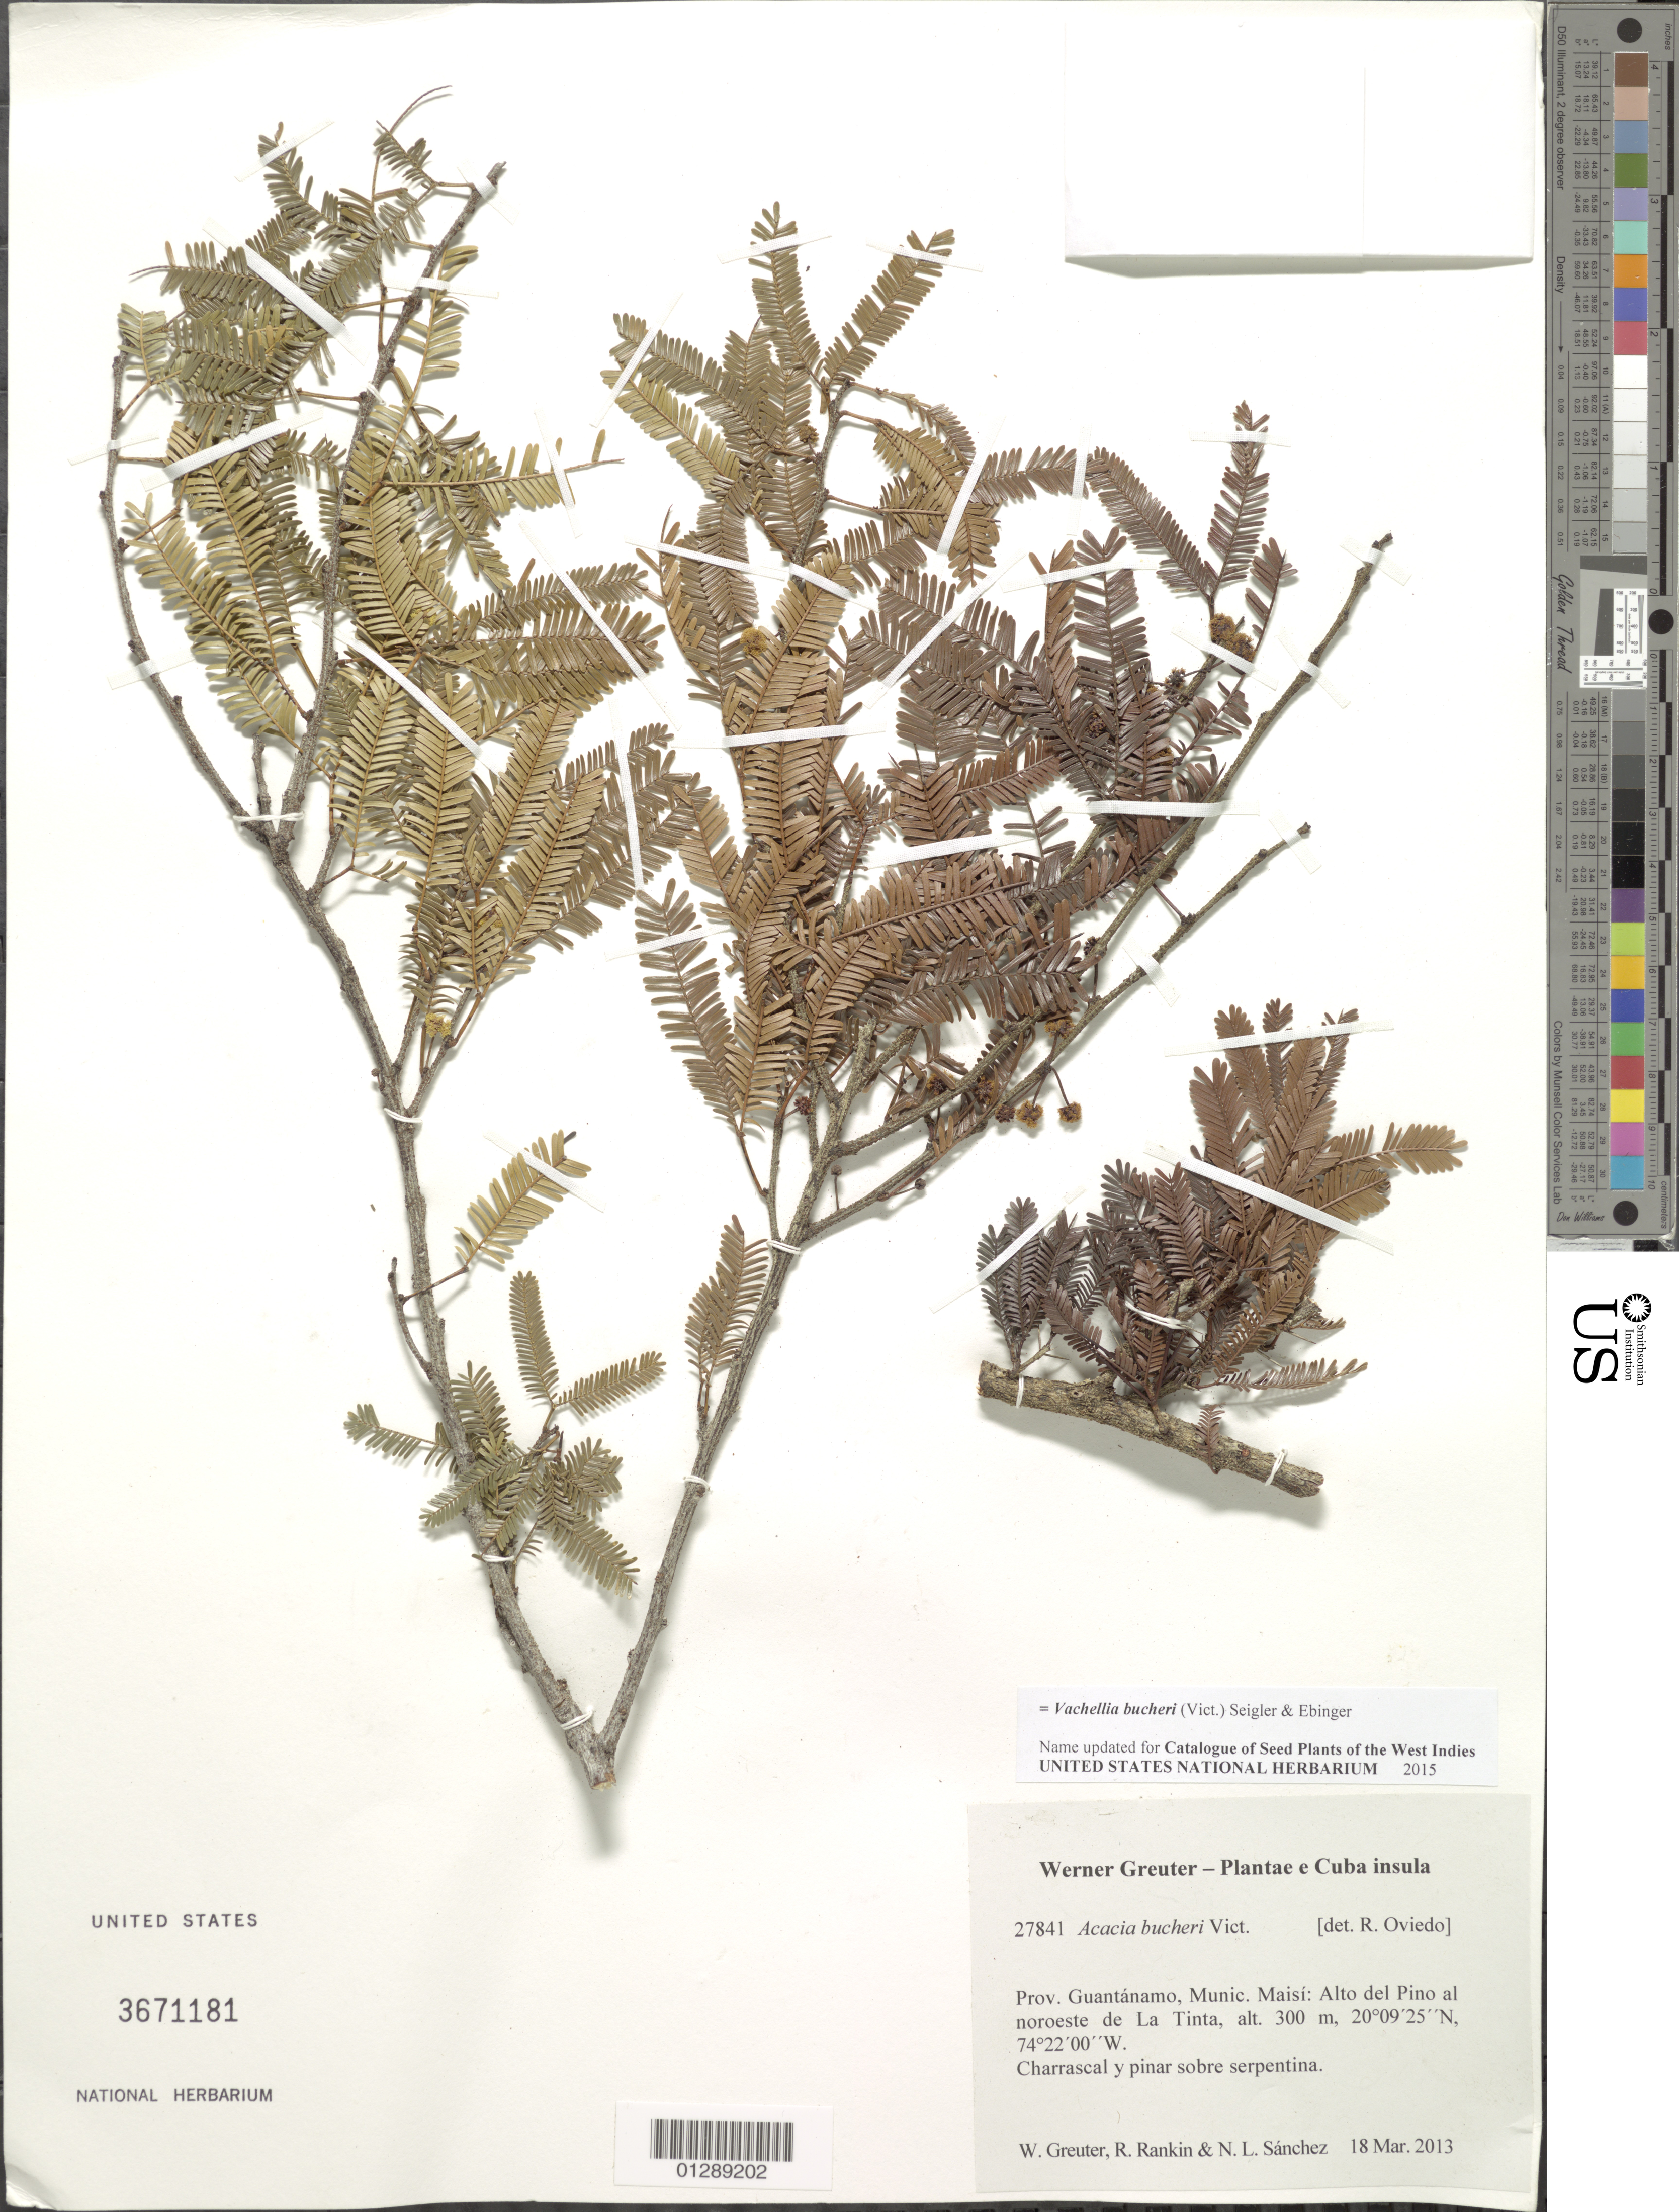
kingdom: Plantae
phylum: Tracheophyta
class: Magnoliopsida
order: Fabales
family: Fabaceae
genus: Vachellia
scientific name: Vachellia bucheri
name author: (Vict.) Seigler & Ebinger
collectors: W. R. Greuter, R. Rankin Rodriguez & N. Sanchez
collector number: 27841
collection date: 2013-03-18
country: Cuba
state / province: Guantanamo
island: Cuba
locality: Munic. Maisí: Alto del Pino al noroeste de La Tinta.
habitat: Charrascal y pinar sobre serpentina.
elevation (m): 300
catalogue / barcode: US 3671181